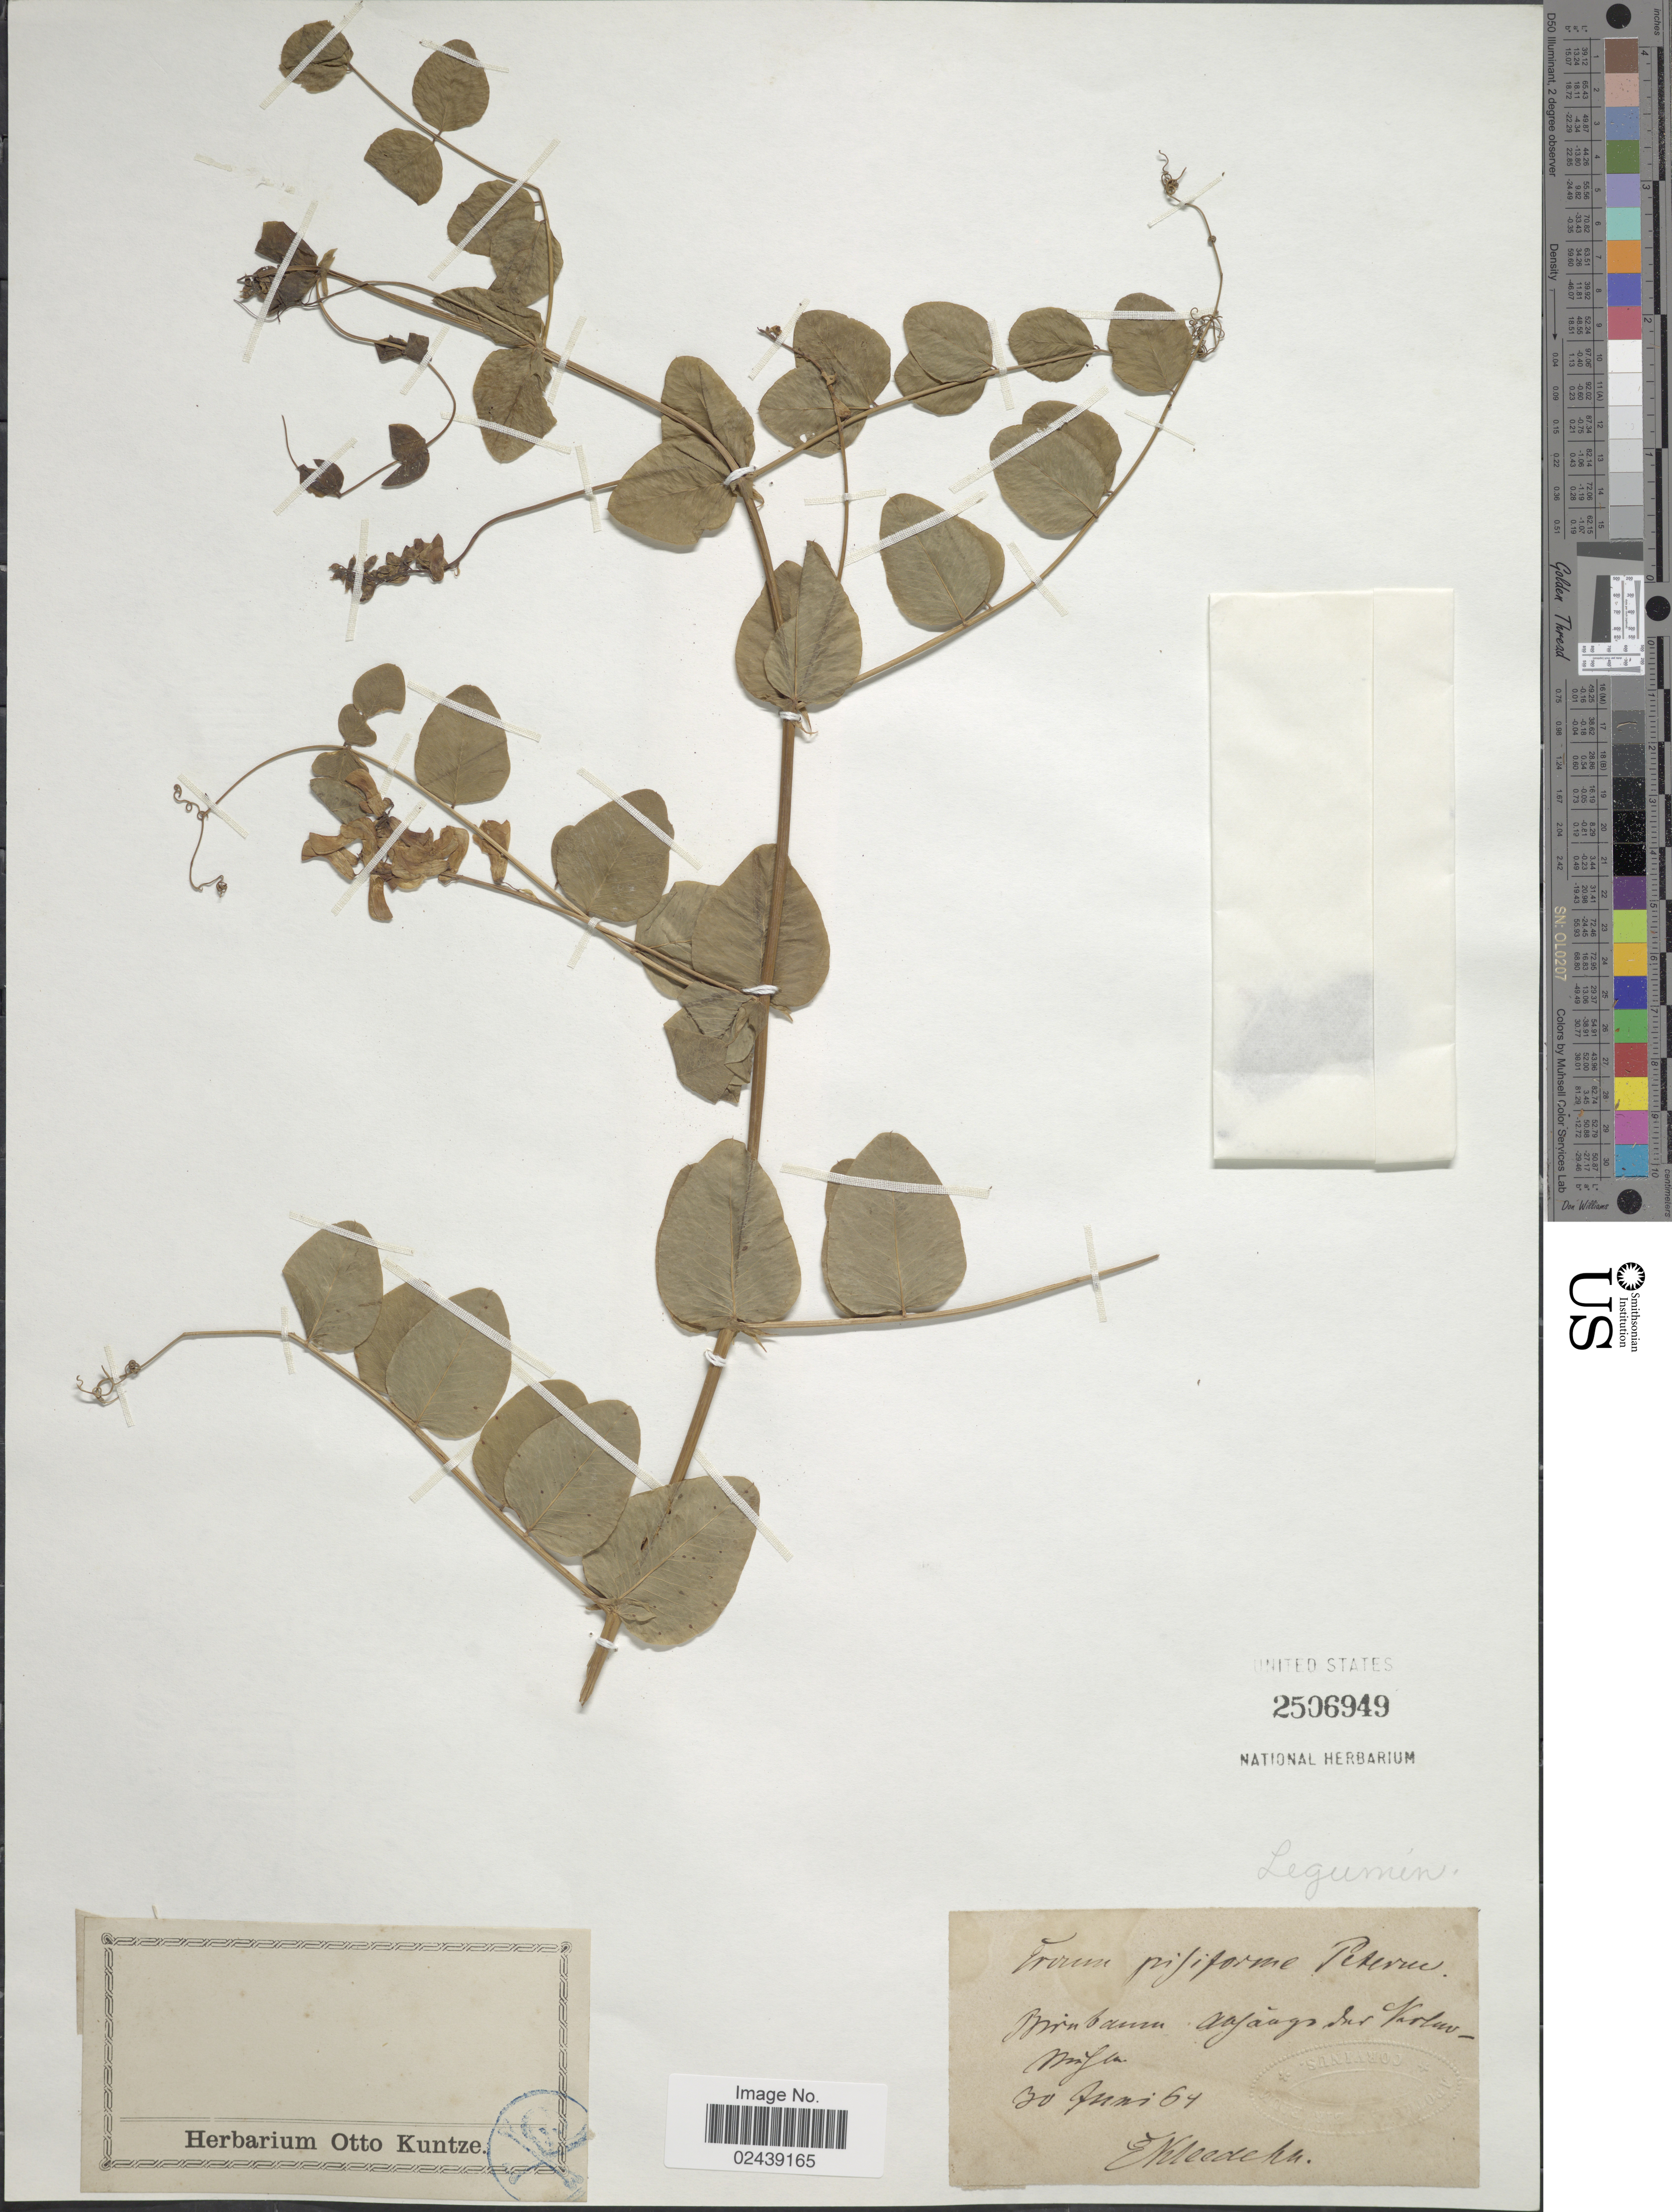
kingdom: Plantae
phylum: Tracheophyta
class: Magnoliopsida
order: Fabales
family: Fabaceae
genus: Vicia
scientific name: Vicia pisiformis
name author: L.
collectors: E. Kleedahn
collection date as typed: Transcribed d/m/y: 30/6/64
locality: Brinbaunen. Aafangs Ber. VarlowMafa [interpreted]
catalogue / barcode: US 2506949